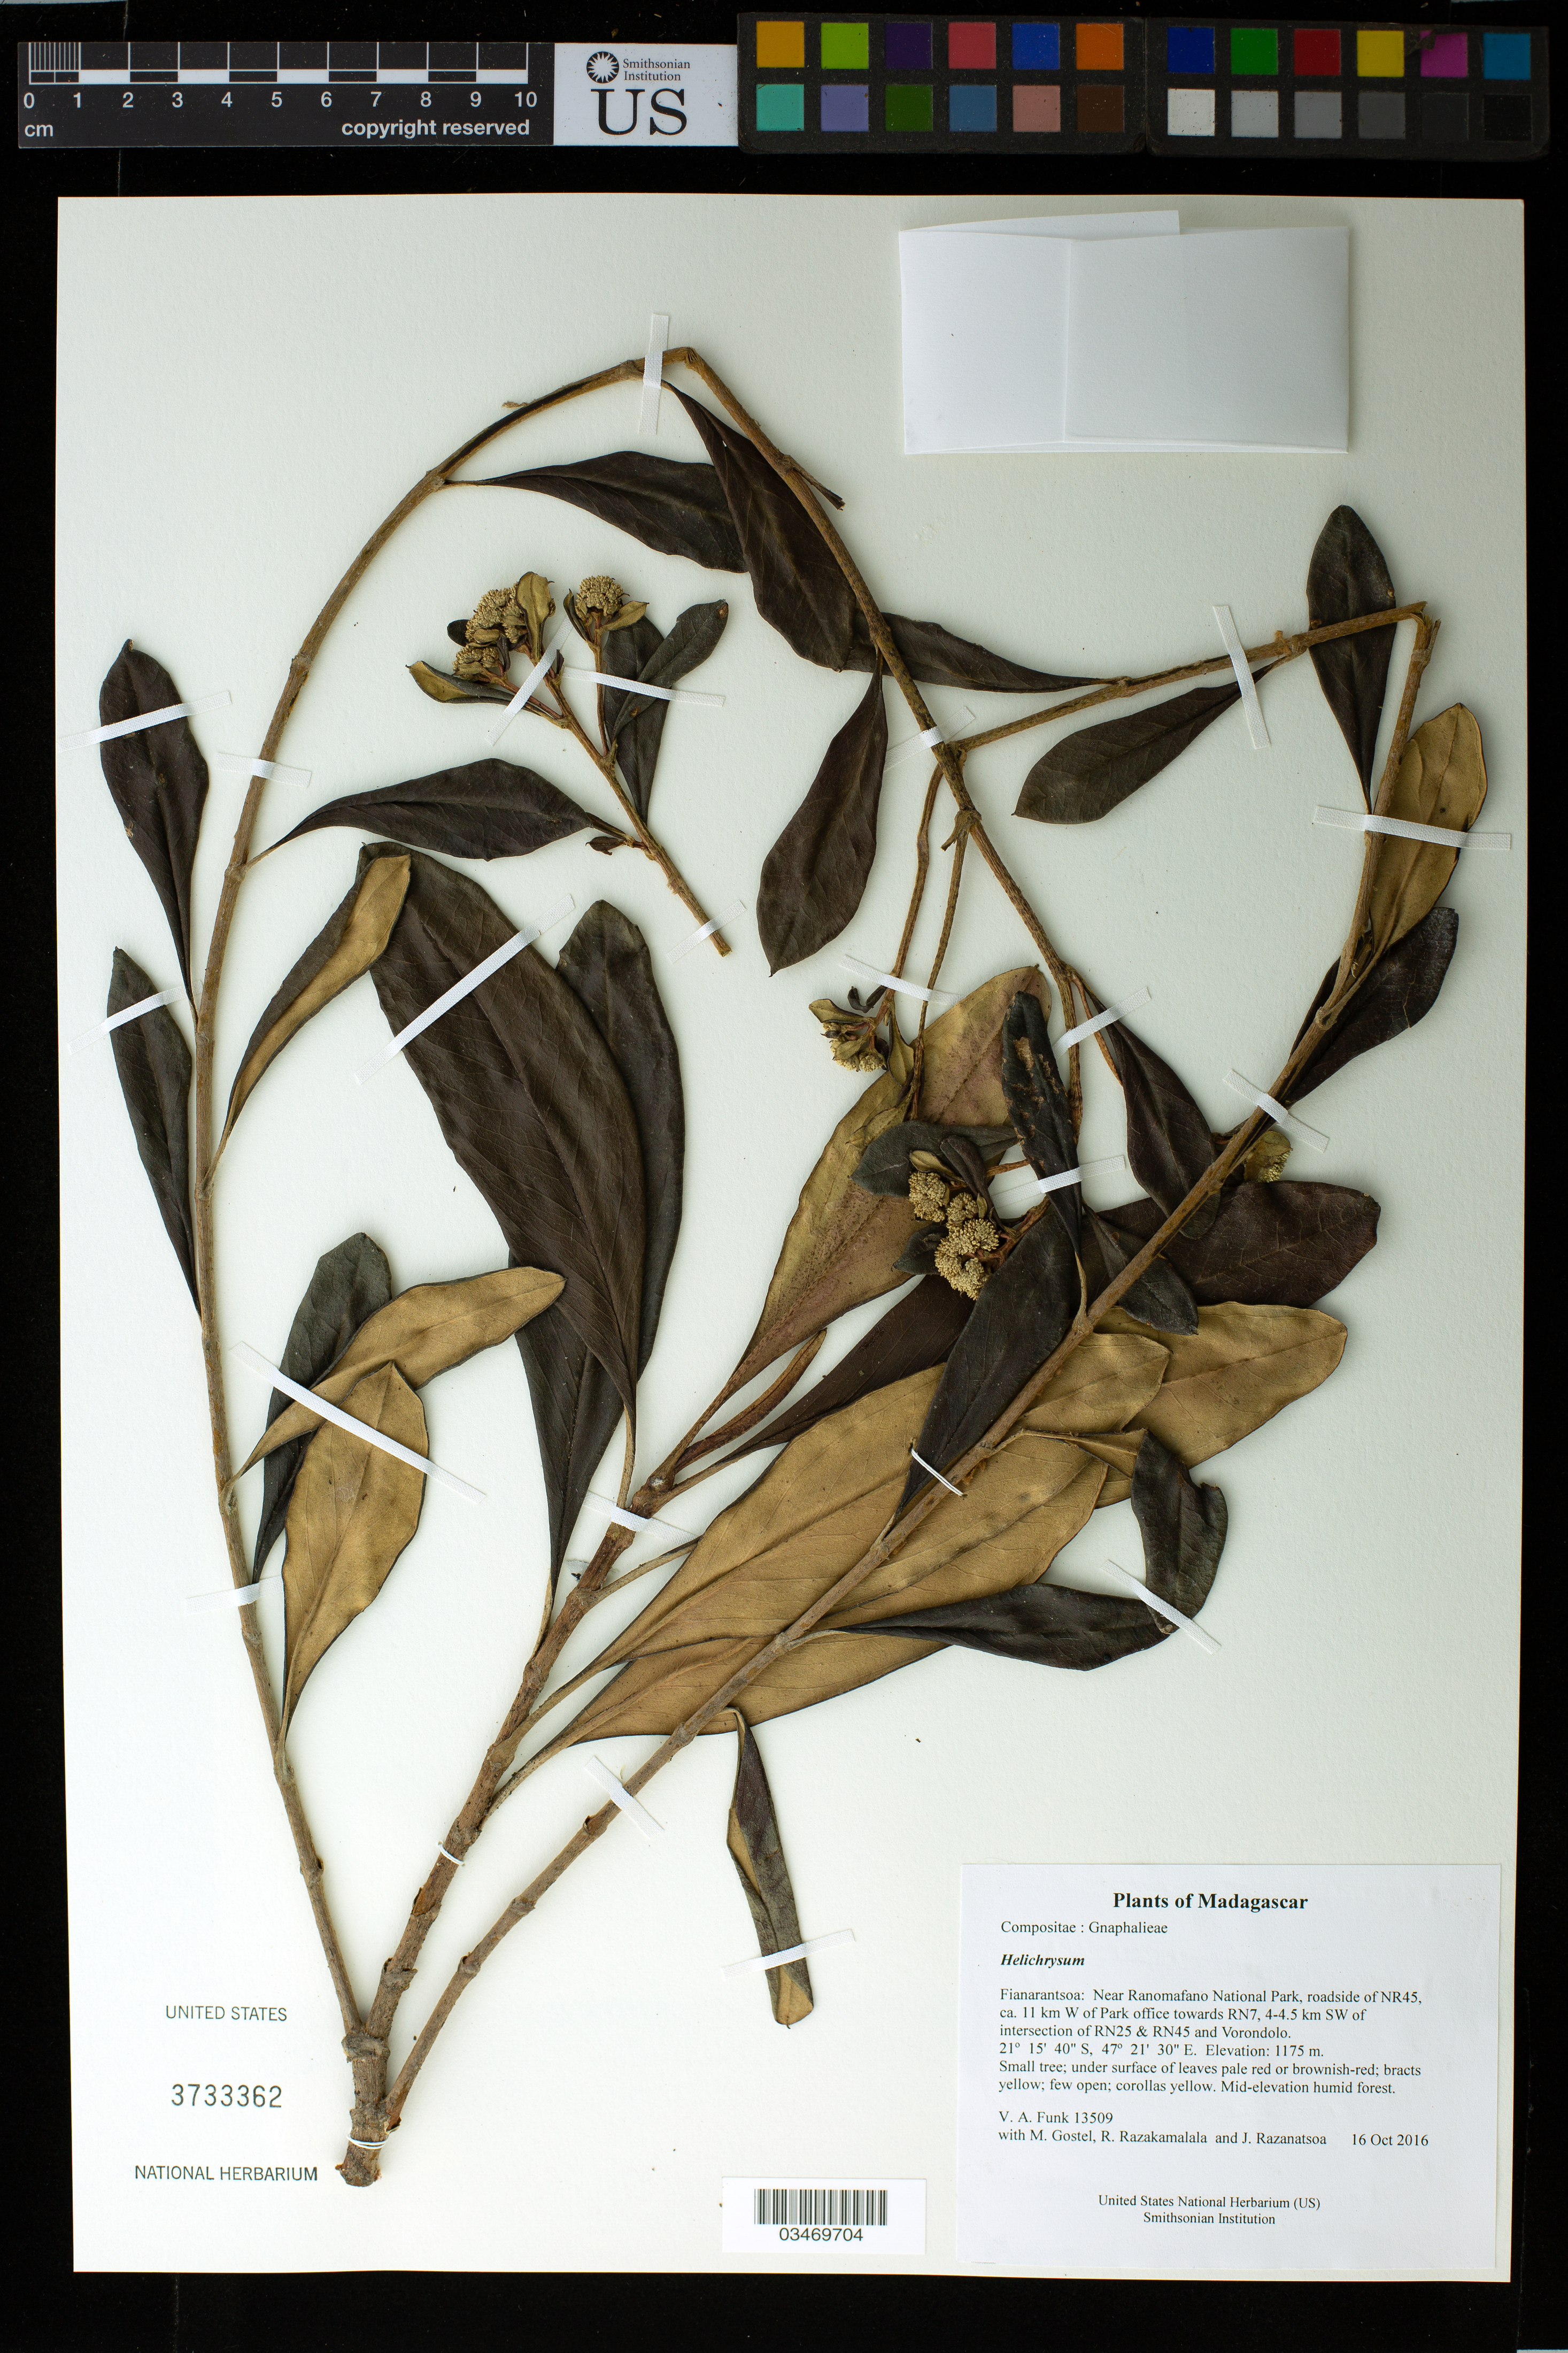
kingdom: Plantae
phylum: Tracheophyta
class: Magnoliopsida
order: Asterales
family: Asteraceae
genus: Helichrysum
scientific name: Helichrysum sp.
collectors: M. R. Gostel, R. Razakamalala & J. Razanatsoa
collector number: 13509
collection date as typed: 16 Oct 2016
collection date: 2016-10-16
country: Madagascar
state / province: Haute Matsiatra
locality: Near Ranomafano National Park, roadside of NR45, ca. 11 km W of Park office towards RN7, 4-4.5 km SW of intersection of RN25 & RN45 and Vorondolo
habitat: Mid-elevation humid forest.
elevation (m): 1175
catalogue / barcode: US 3733362